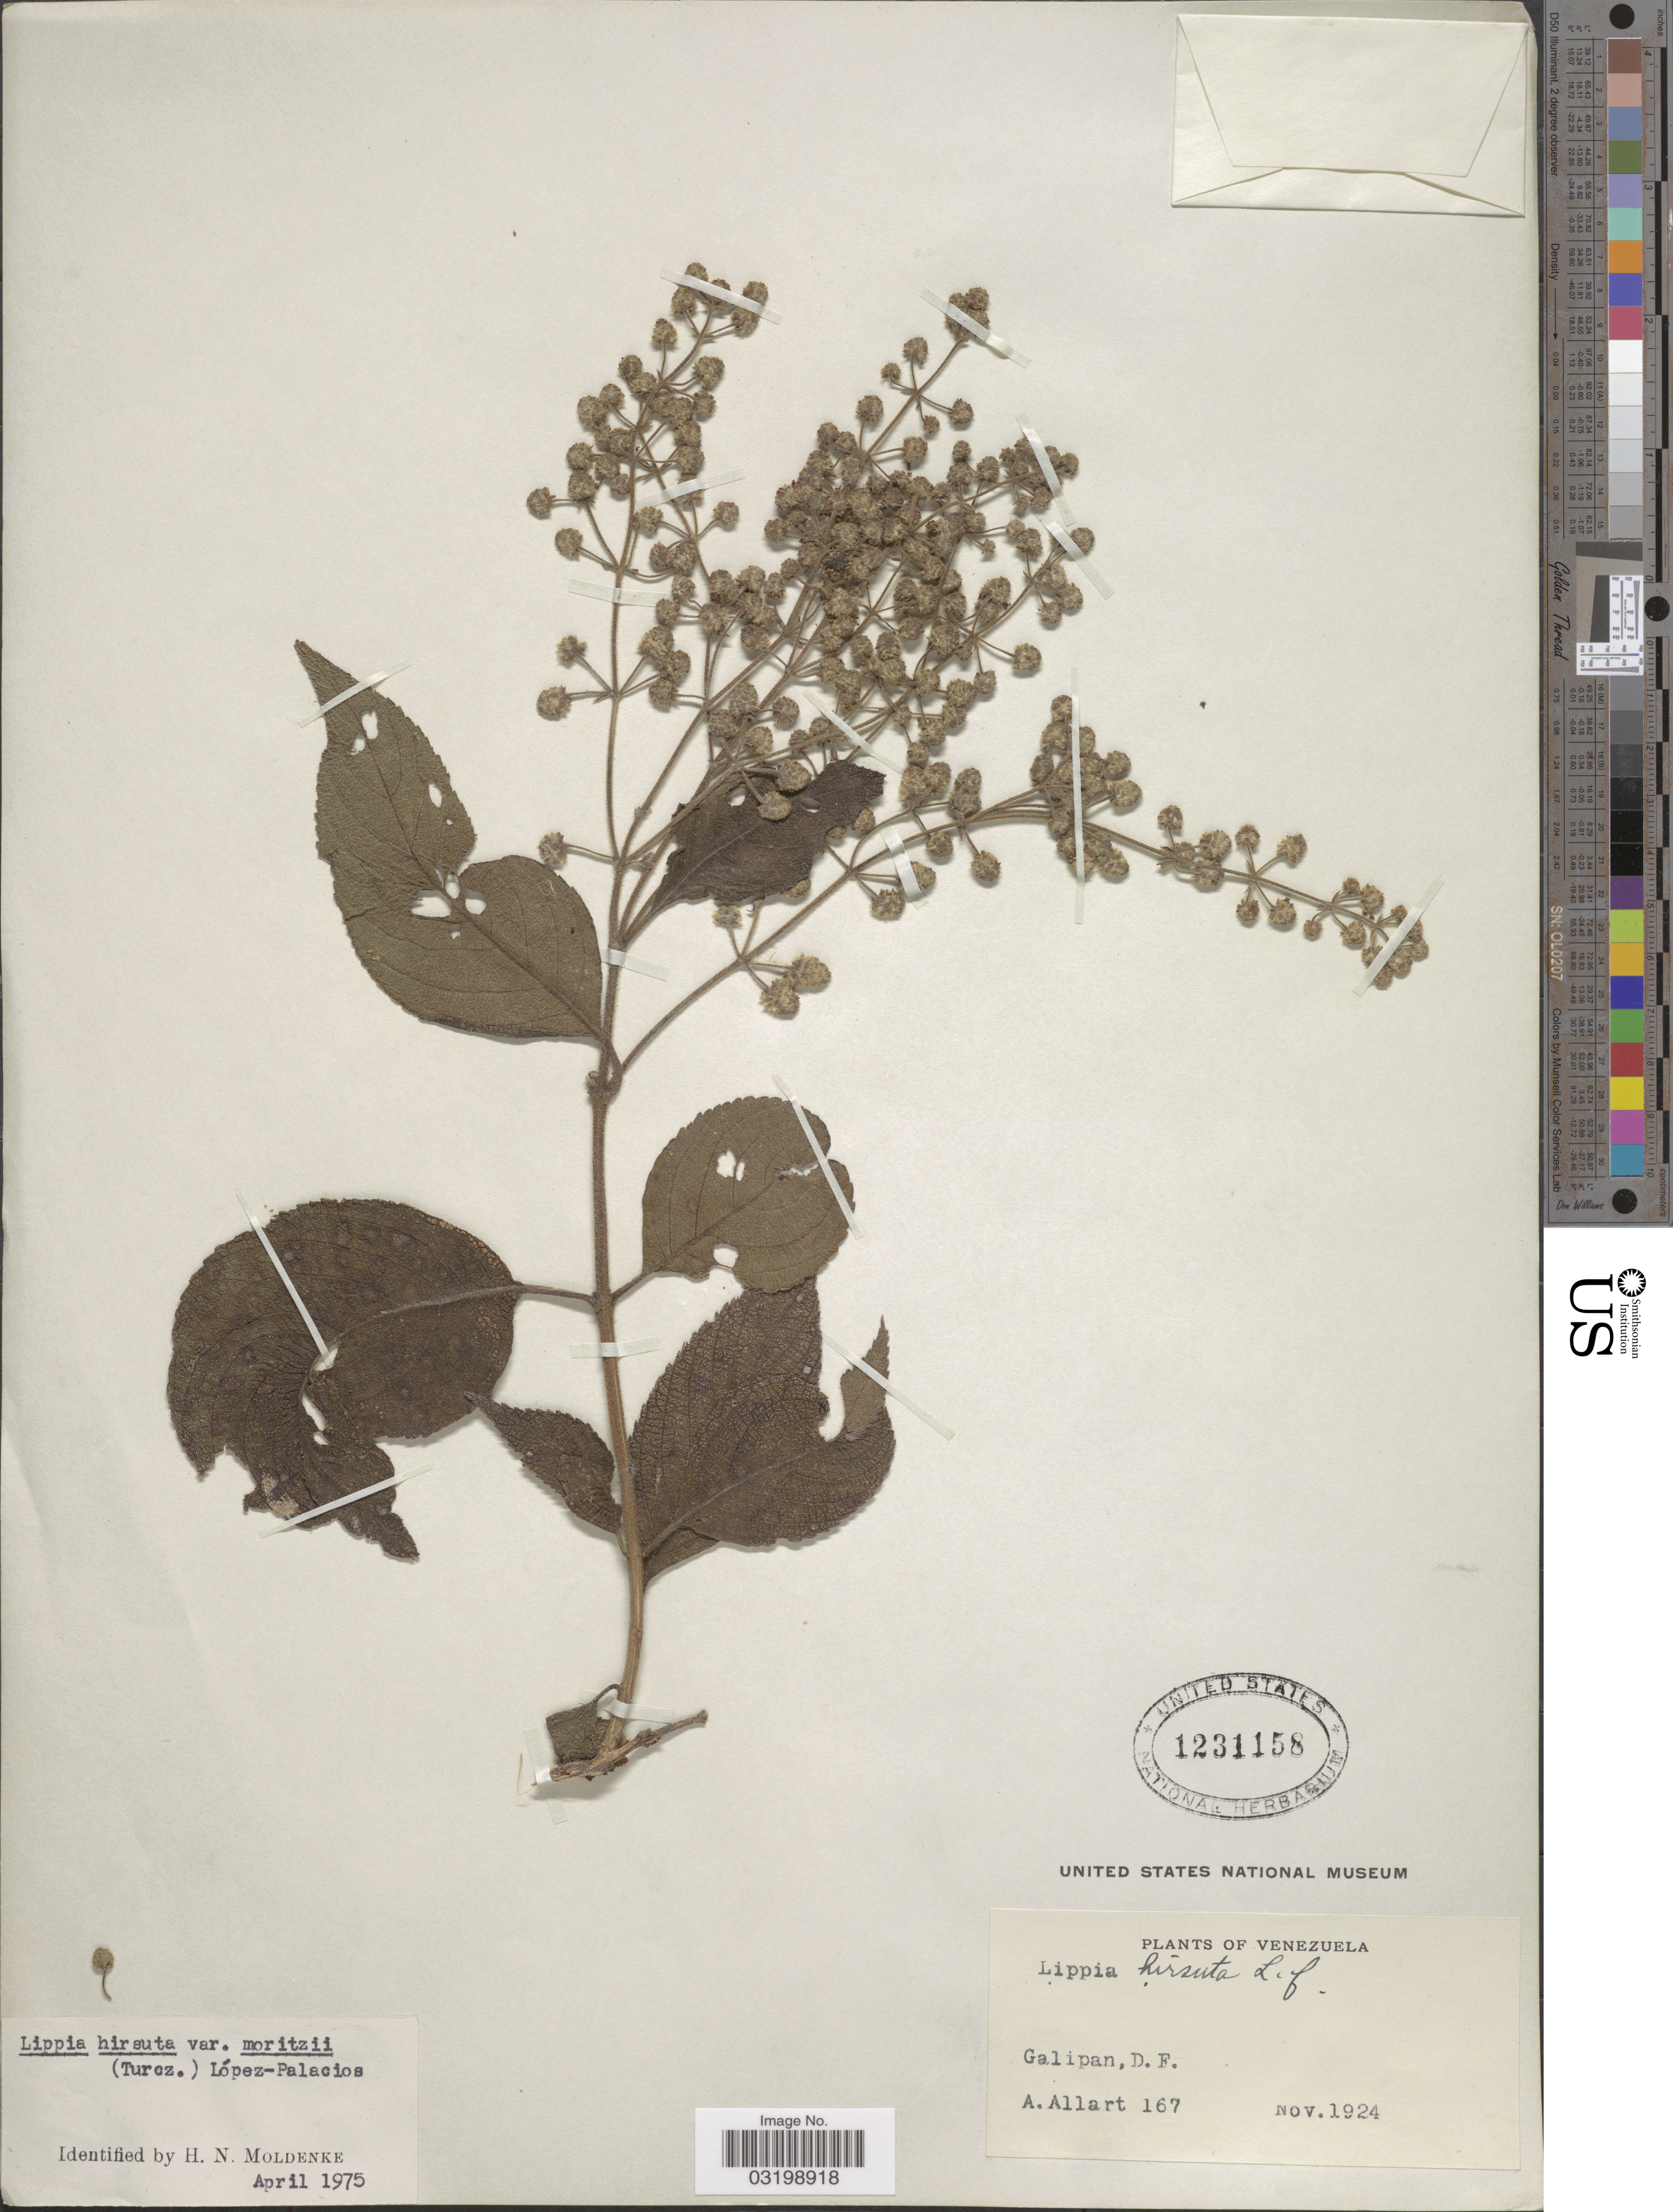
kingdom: Plantae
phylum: Tracheophyta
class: Magnoliopsida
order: Lamiales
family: Verbenaceae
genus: Lippia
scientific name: Lippia hirsuta var. moritzii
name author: L.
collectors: A. Allart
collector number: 167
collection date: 1924-11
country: Venezuela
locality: Galipan, D. F.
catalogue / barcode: US 1231158